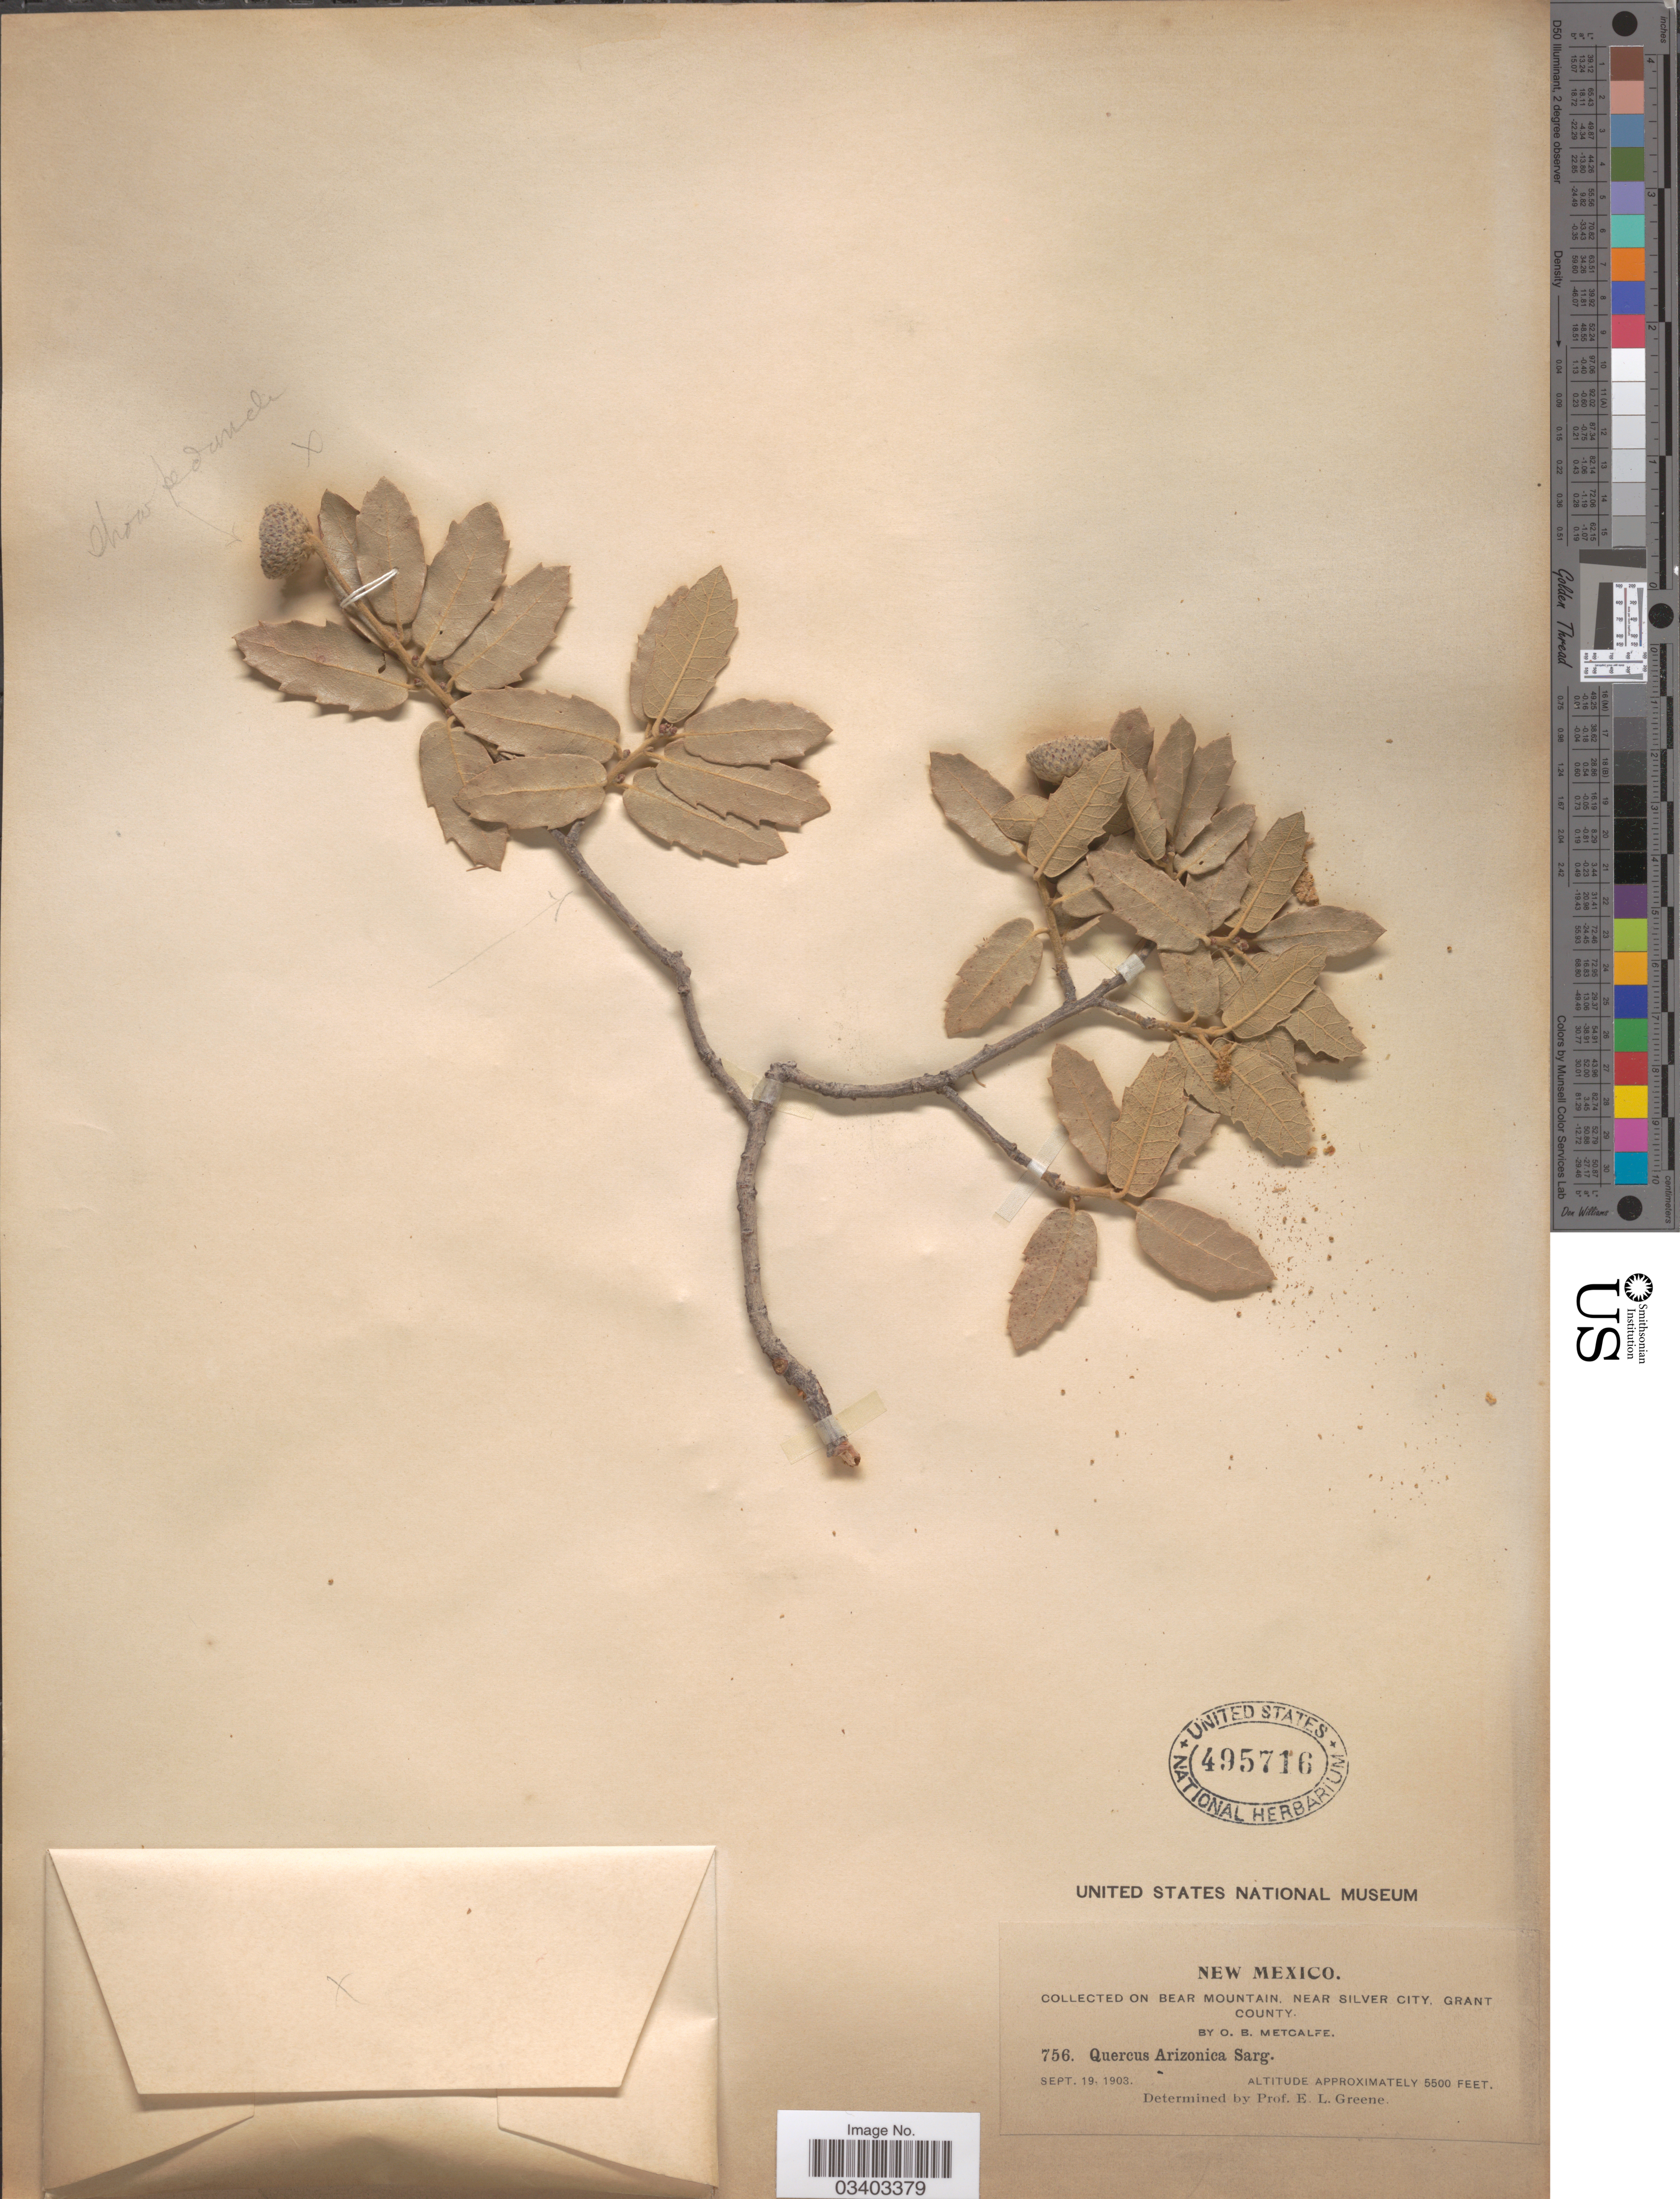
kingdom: Plantae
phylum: Tracheophyta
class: Magnoliopsida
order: Fagales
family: Fagaceae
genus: Quercus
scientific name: Quercus arizonica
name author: Sarg.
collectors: O. B. Metcalfe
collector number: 756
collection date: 1903-09-19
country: United States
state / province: New Mexico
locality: On Bear Mountain, near Silver City, Grant County.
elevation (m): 1676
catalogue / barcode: US 495716